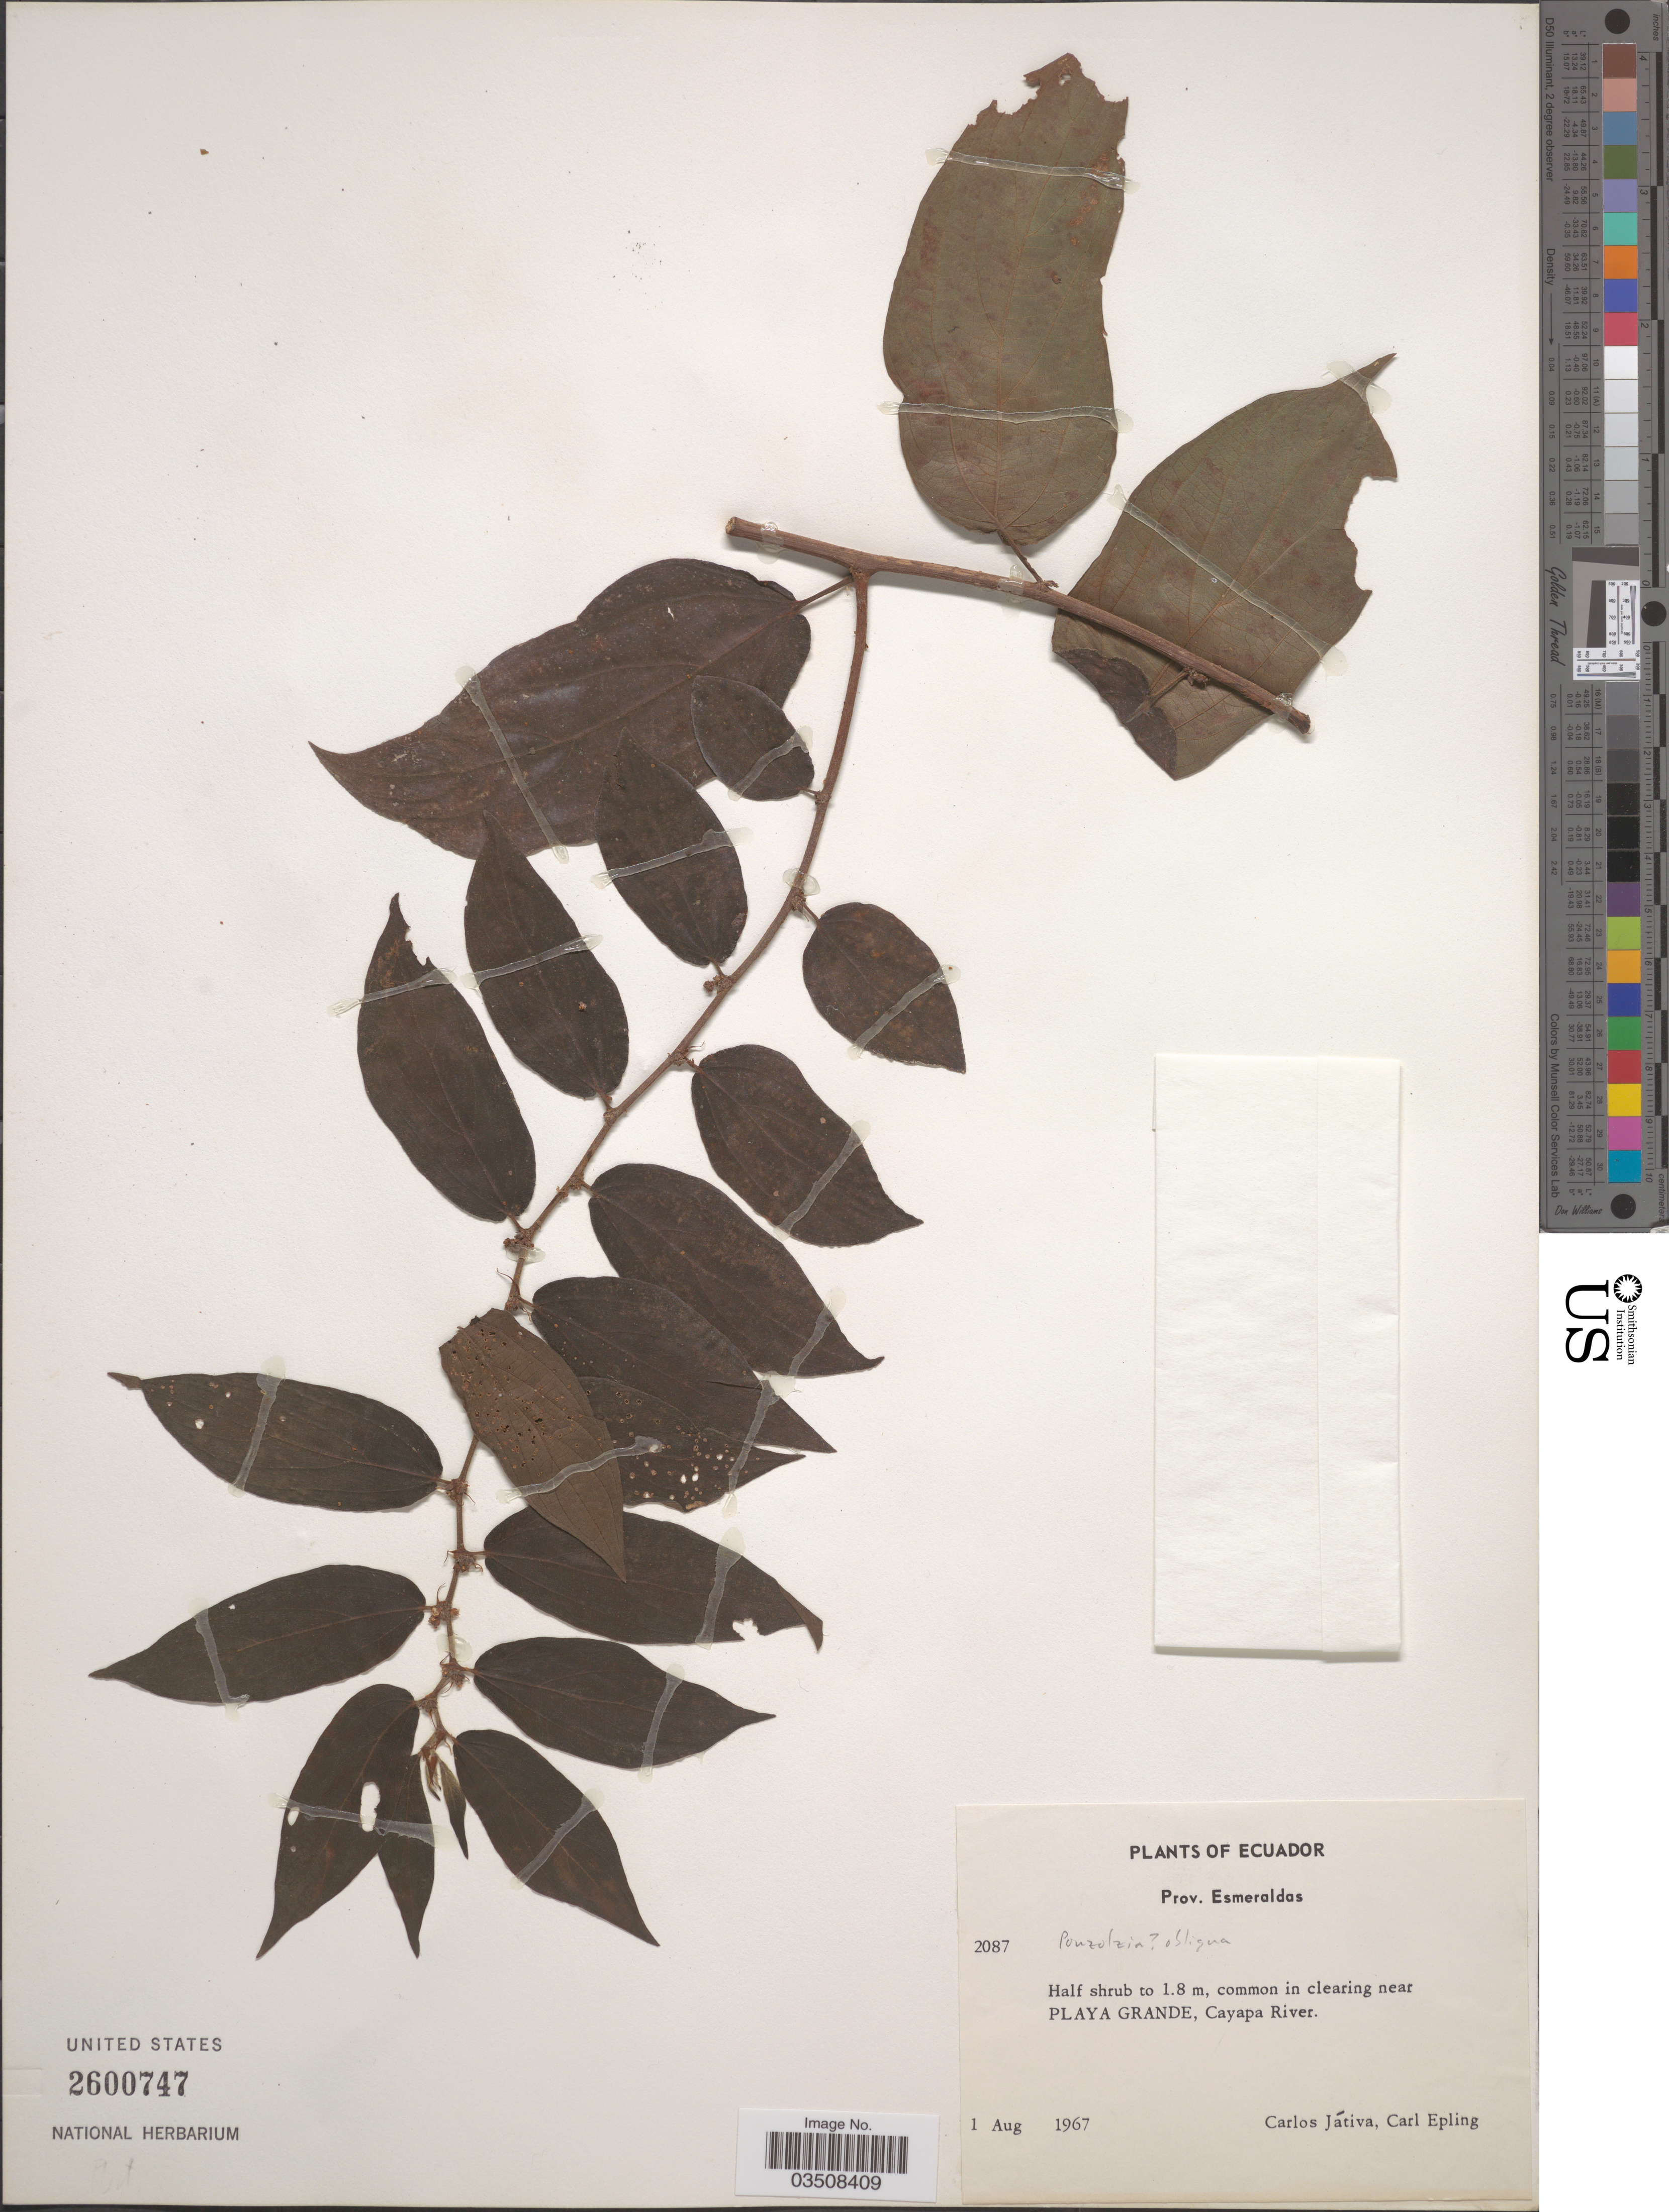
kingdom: Plantae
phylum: Tracheophyta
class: Magnoliopsida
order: Rosales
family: Urticaceae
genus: Pouzolzia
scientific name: Pouzolzia sp.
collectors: C. D. Játiva & C. C. Epling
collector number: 2087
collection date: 1967-08-01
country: Ecuador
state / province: Esmeraldas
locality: Half shrub to 1.8 m, common in clearing near Playa Grande, Cayapa River.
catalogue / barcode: US 2600747